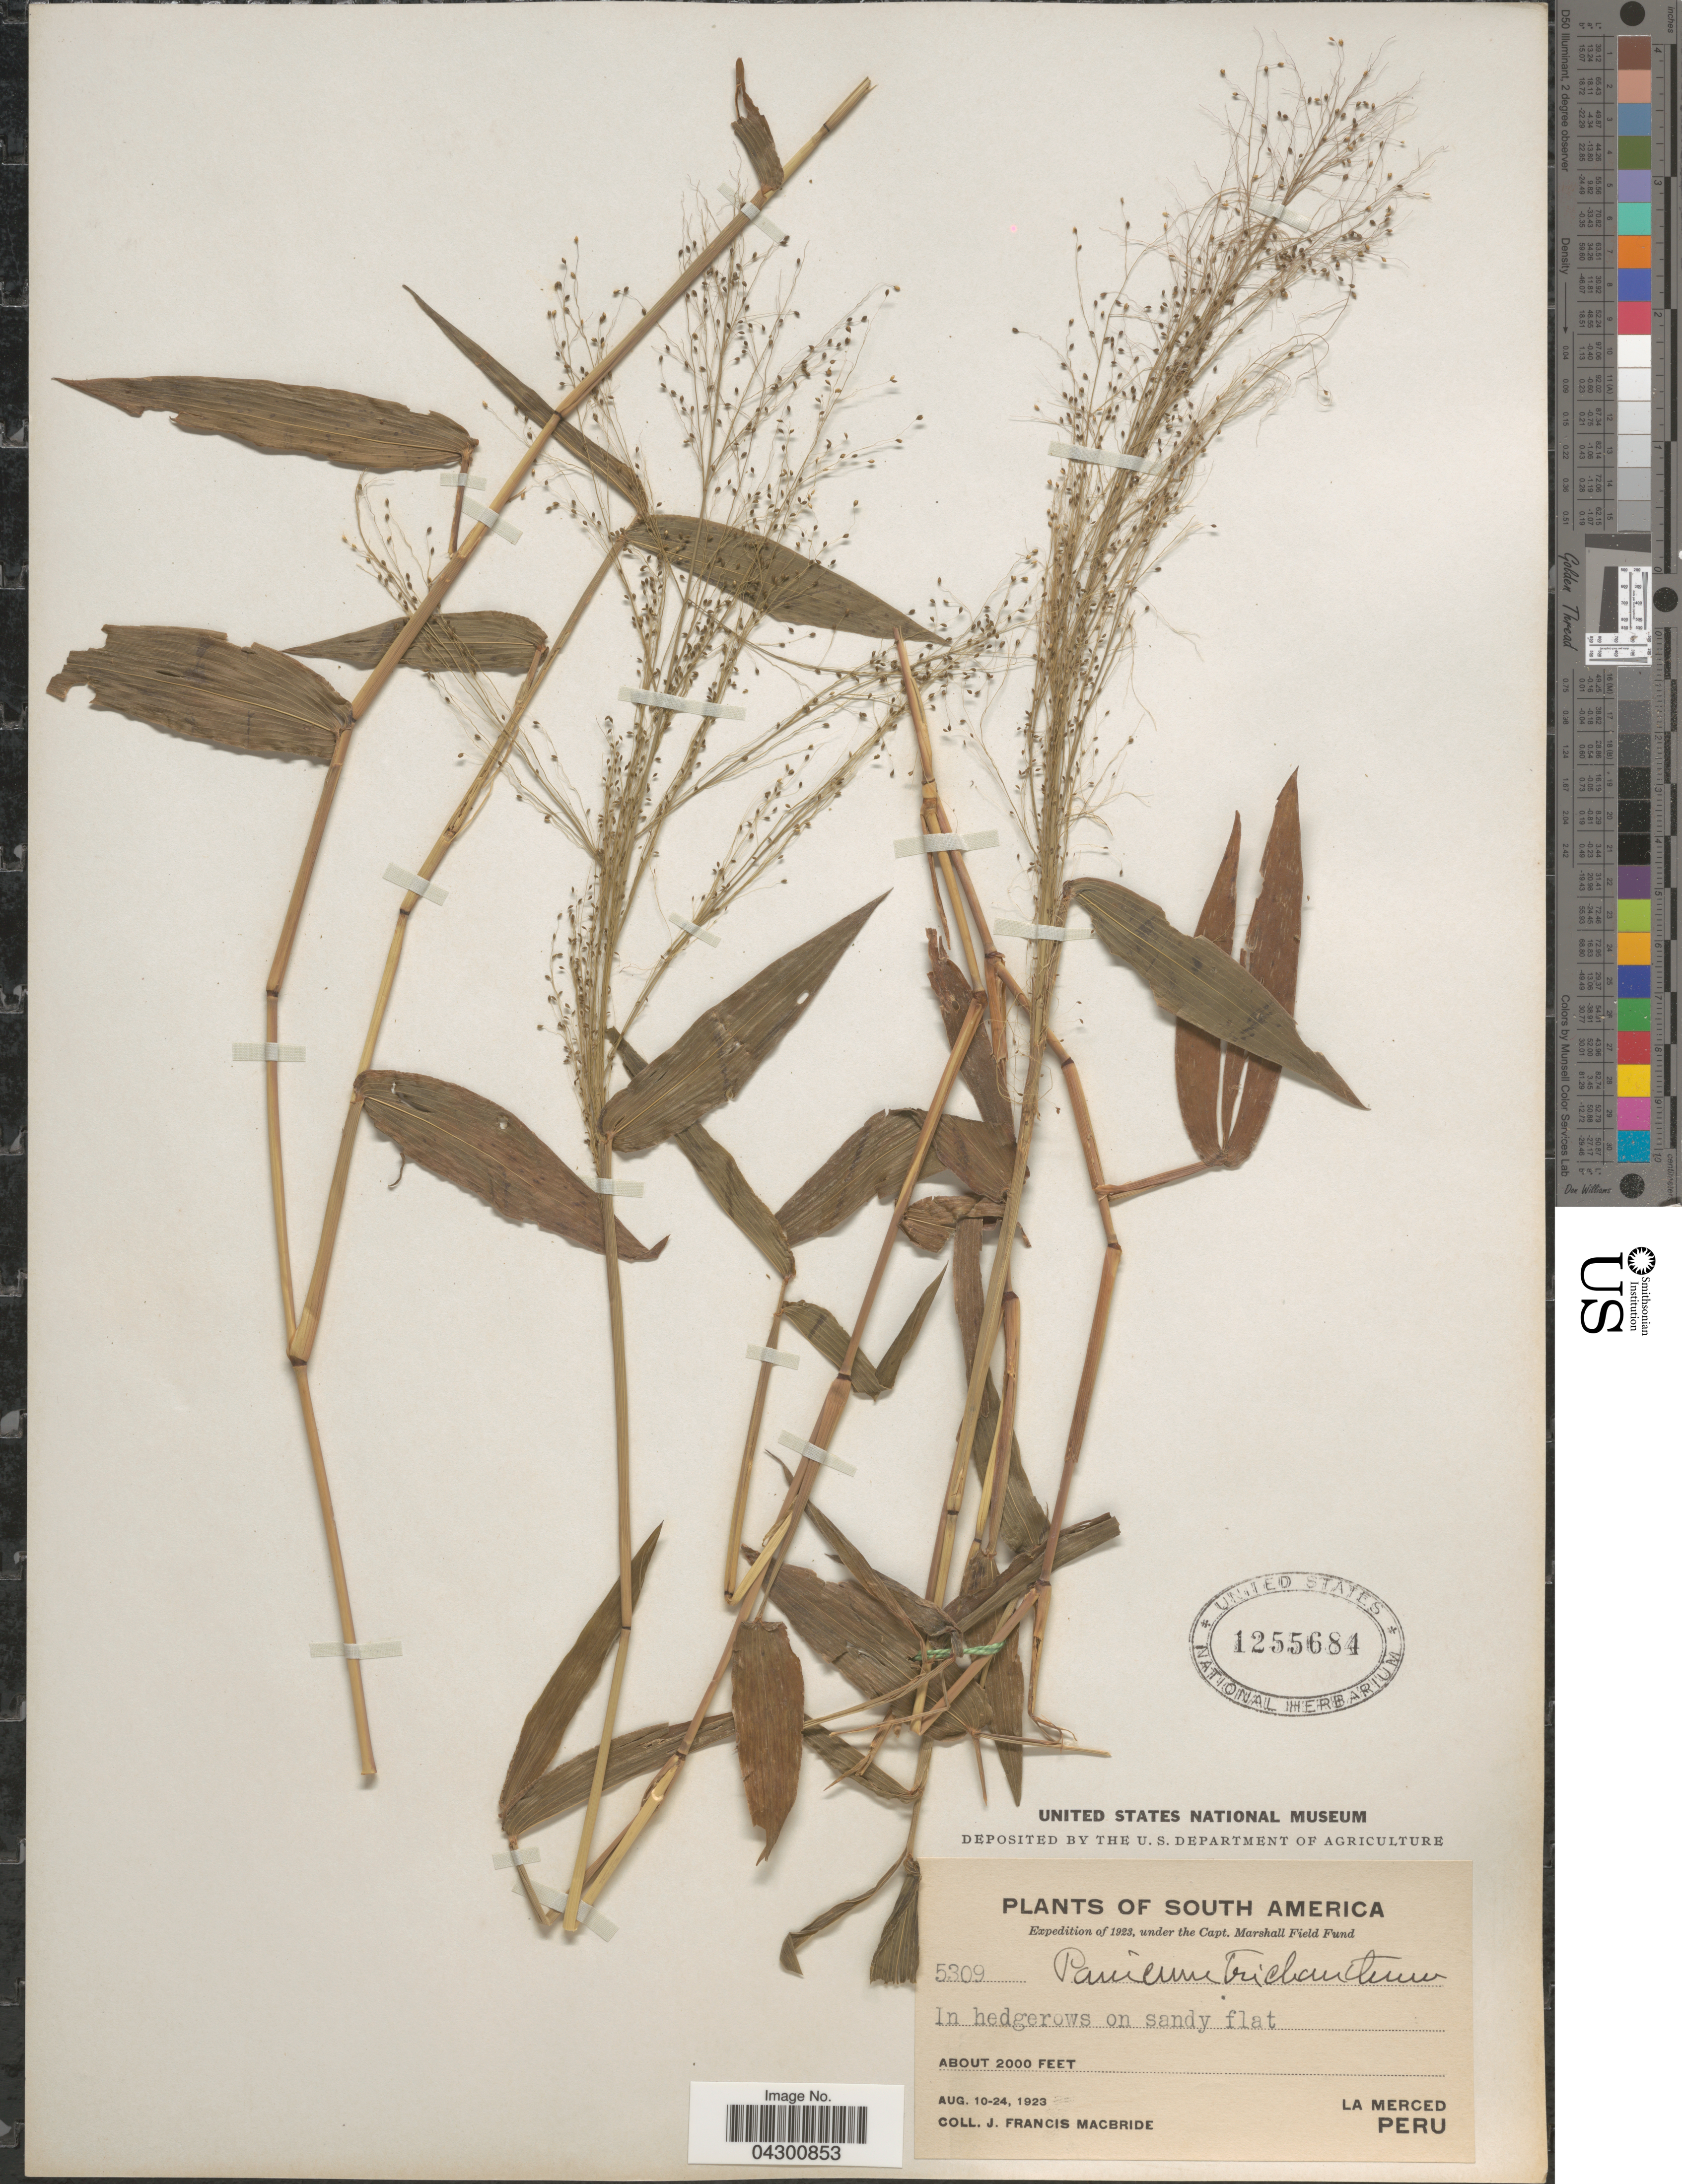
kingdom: Plantae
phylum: Tracheophyta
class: Liliopsida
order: Poales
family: Poaceae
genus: Panicum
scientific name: Panicum trichanthum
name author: Nees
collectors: J. F. Macbride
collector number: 5309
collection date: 1923-08-10/1923-08-24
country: Peru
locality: Expedition of 1923. In hedgerows on sandy flat. La Merced.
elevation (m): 610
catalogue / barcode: US 1255684